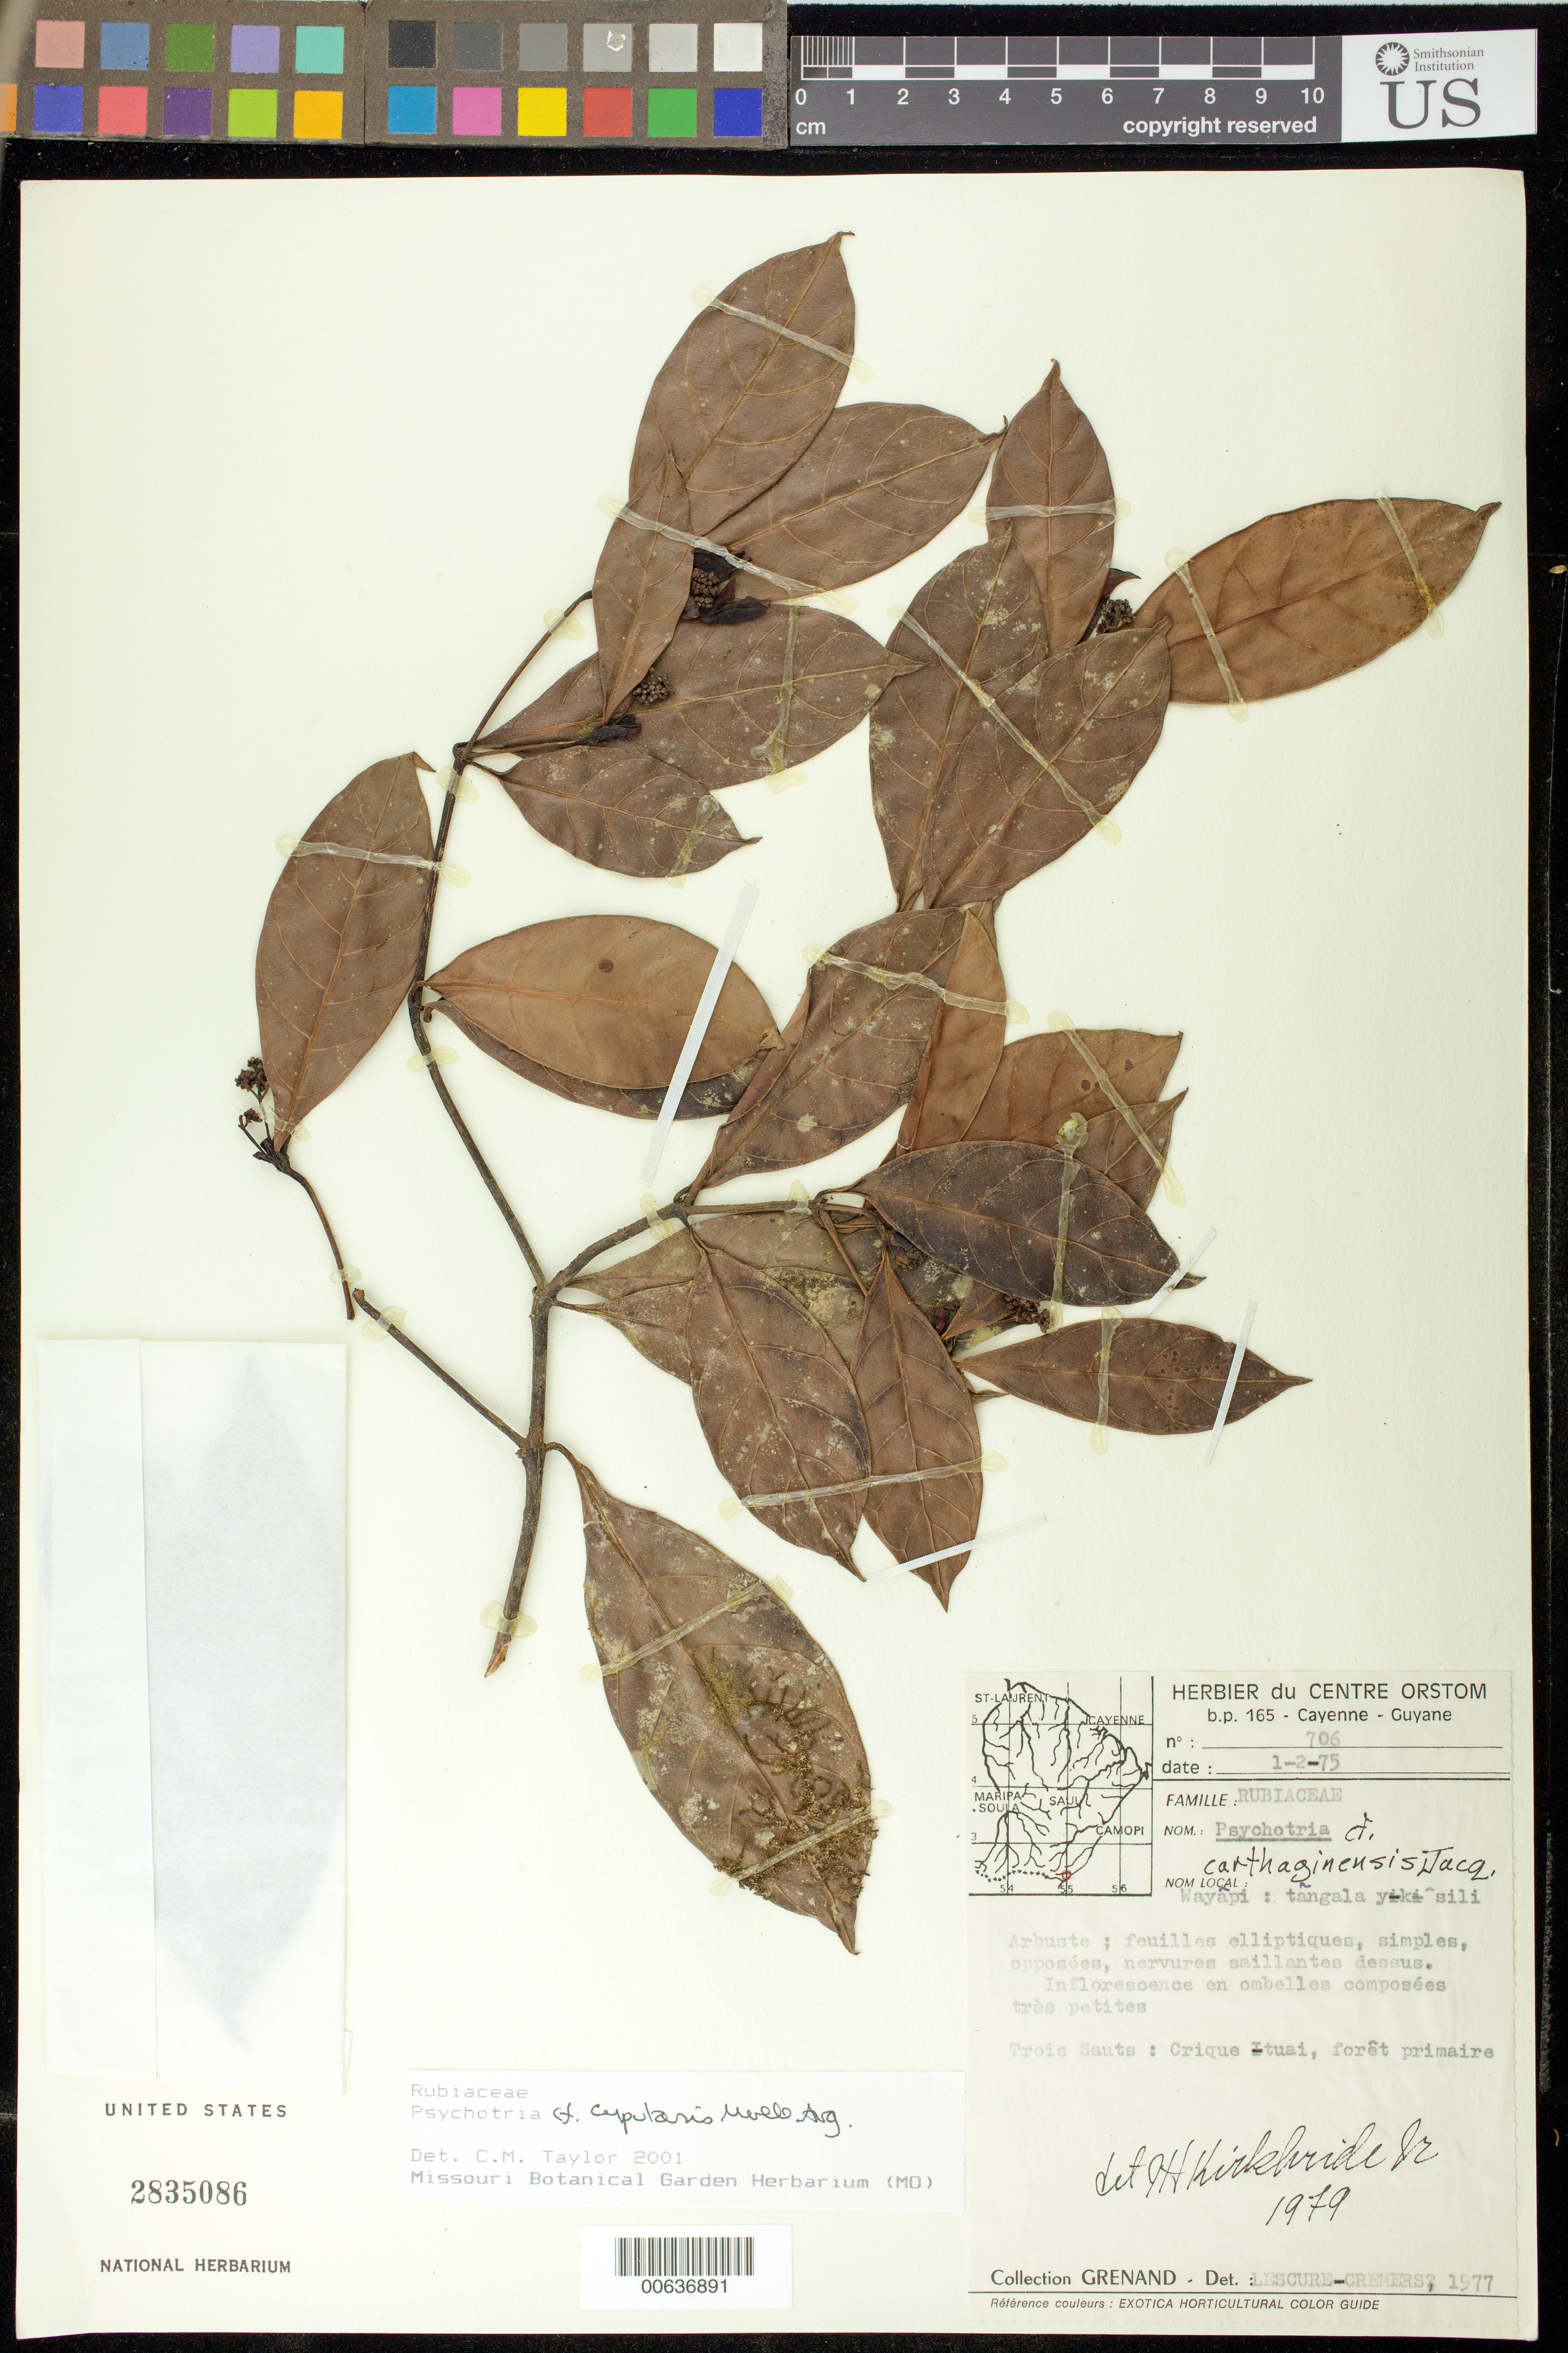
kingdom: Plantae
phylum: Tracheophyta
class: Magnoliopsida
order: Gentianales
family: Rubiaceae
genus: Psychotria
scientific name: Psychotria cupularis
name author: (Müll. Arg.) Standl.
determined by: Taylor, Charlotte M.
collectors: P. Grenand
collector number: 706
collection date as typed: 1-Feb-75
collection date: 1975-02-01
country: French Guiana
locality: Trois Sauts, Crique Ituai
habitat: Primary forest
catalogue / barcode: US 2835086